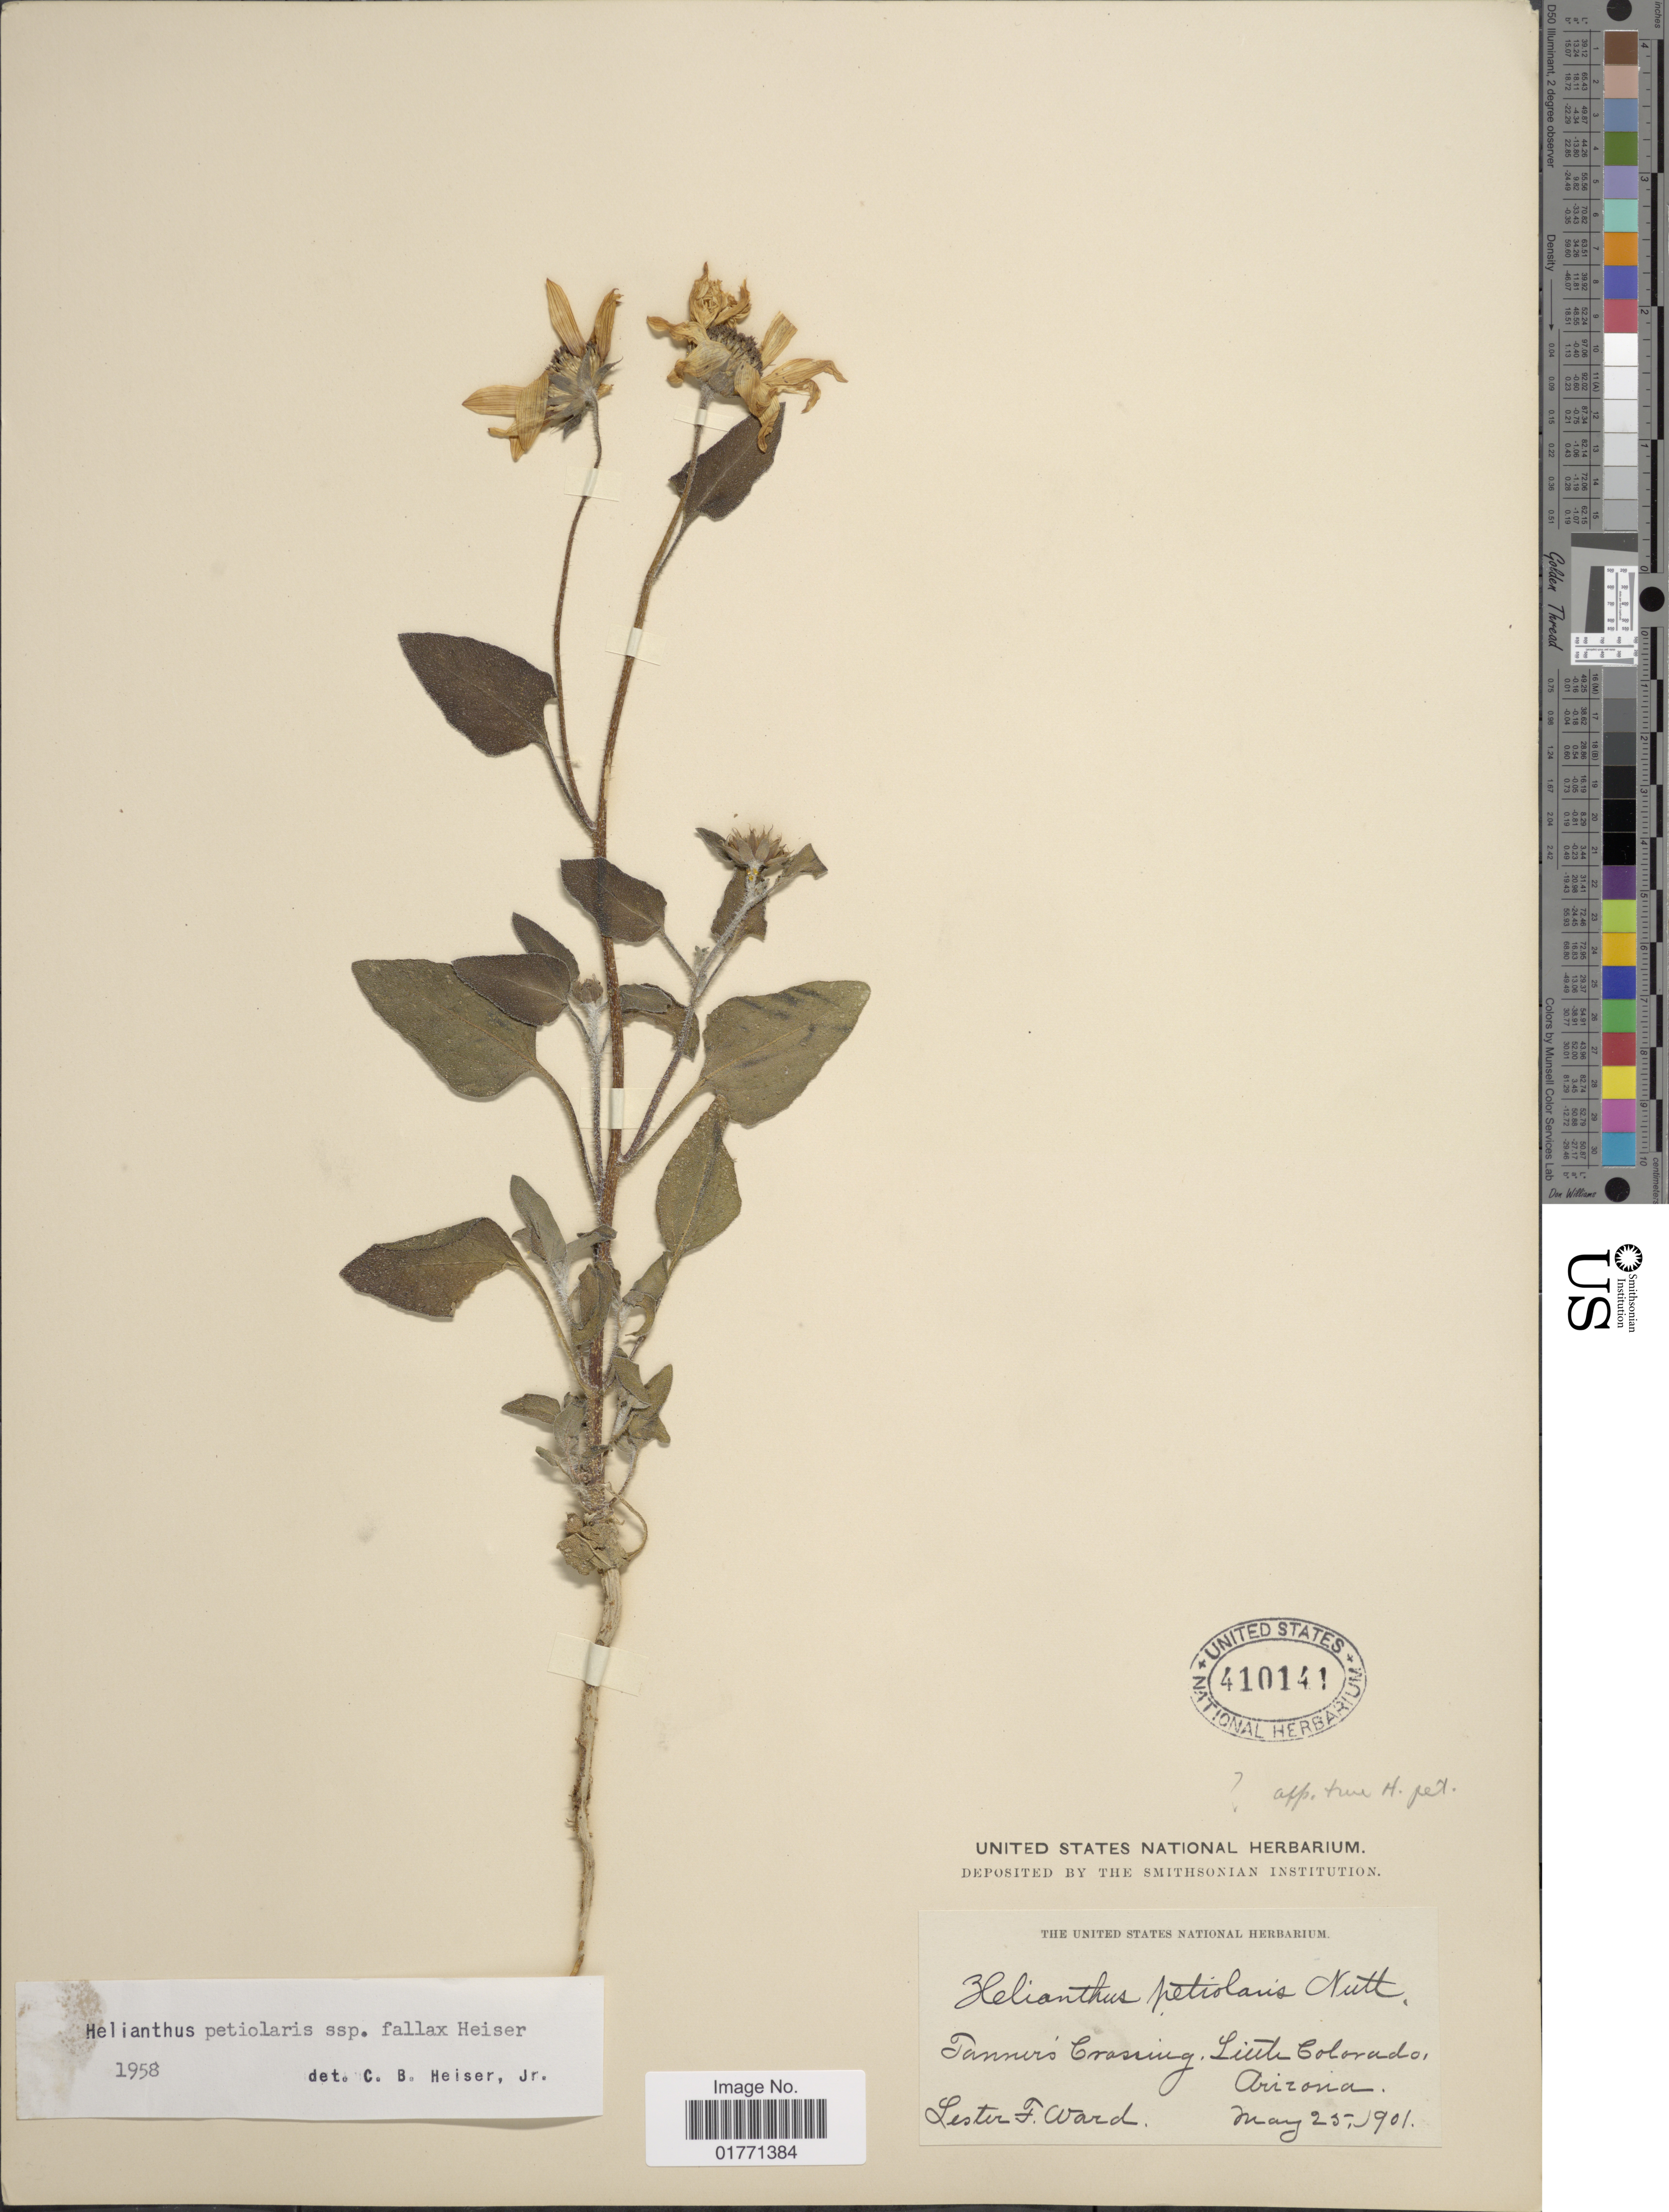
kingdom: Plantae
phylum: Tracheophyta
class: Magnoliopsida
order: Asterales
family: Asteraceae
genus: Helianthus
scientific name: Helianthus petiolaris subsp. fallax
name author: Heiser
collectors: L. F. Ward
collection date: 1901-05-25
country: United States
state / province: Arizona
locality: Tanners Crossing, Little Colorado.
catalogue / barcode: US 410141